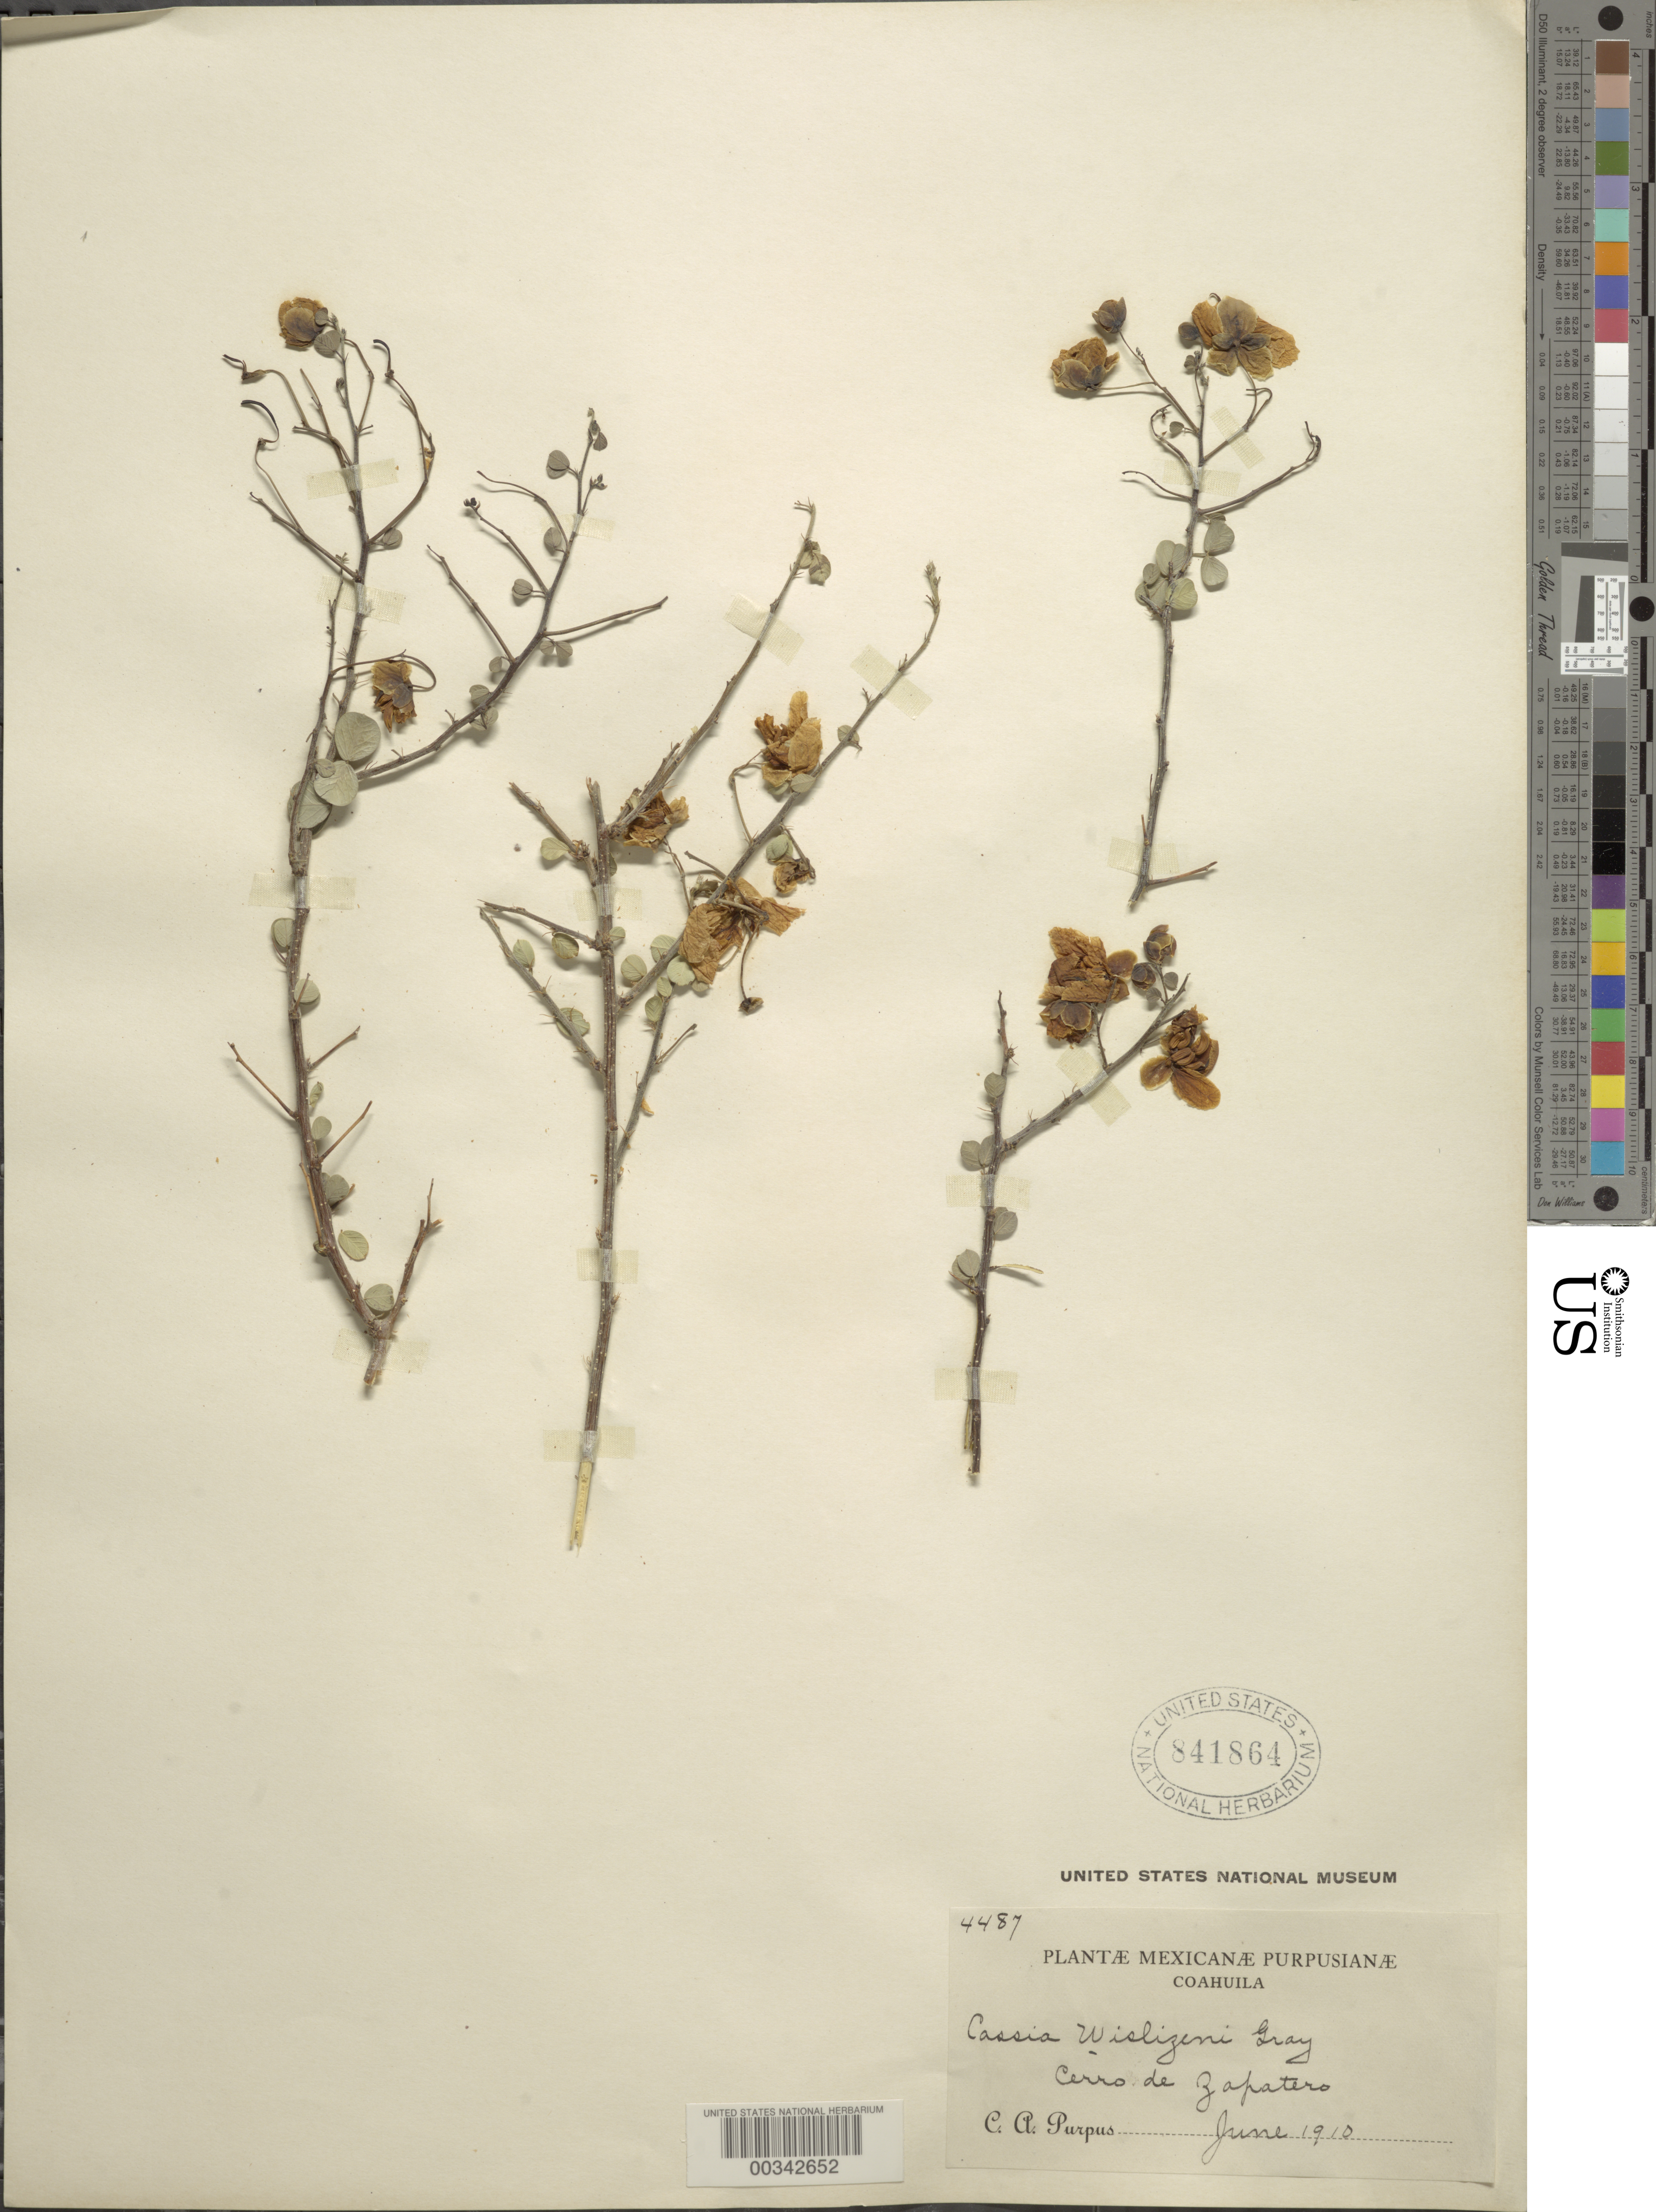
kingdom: Plantae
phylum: Tracheophyta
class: Magnoliopsida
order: Fabales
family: Fabaceae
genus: Senna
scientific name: Senna wislizeni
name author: (A. Gray) H.S. Irwin & Barneby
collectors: C. A. Purpus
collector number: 4487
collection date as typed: Jun 1910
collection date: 1910-06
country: Mexico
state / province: Coahuila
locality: Cerro de Zapatero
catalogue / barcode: US 841864